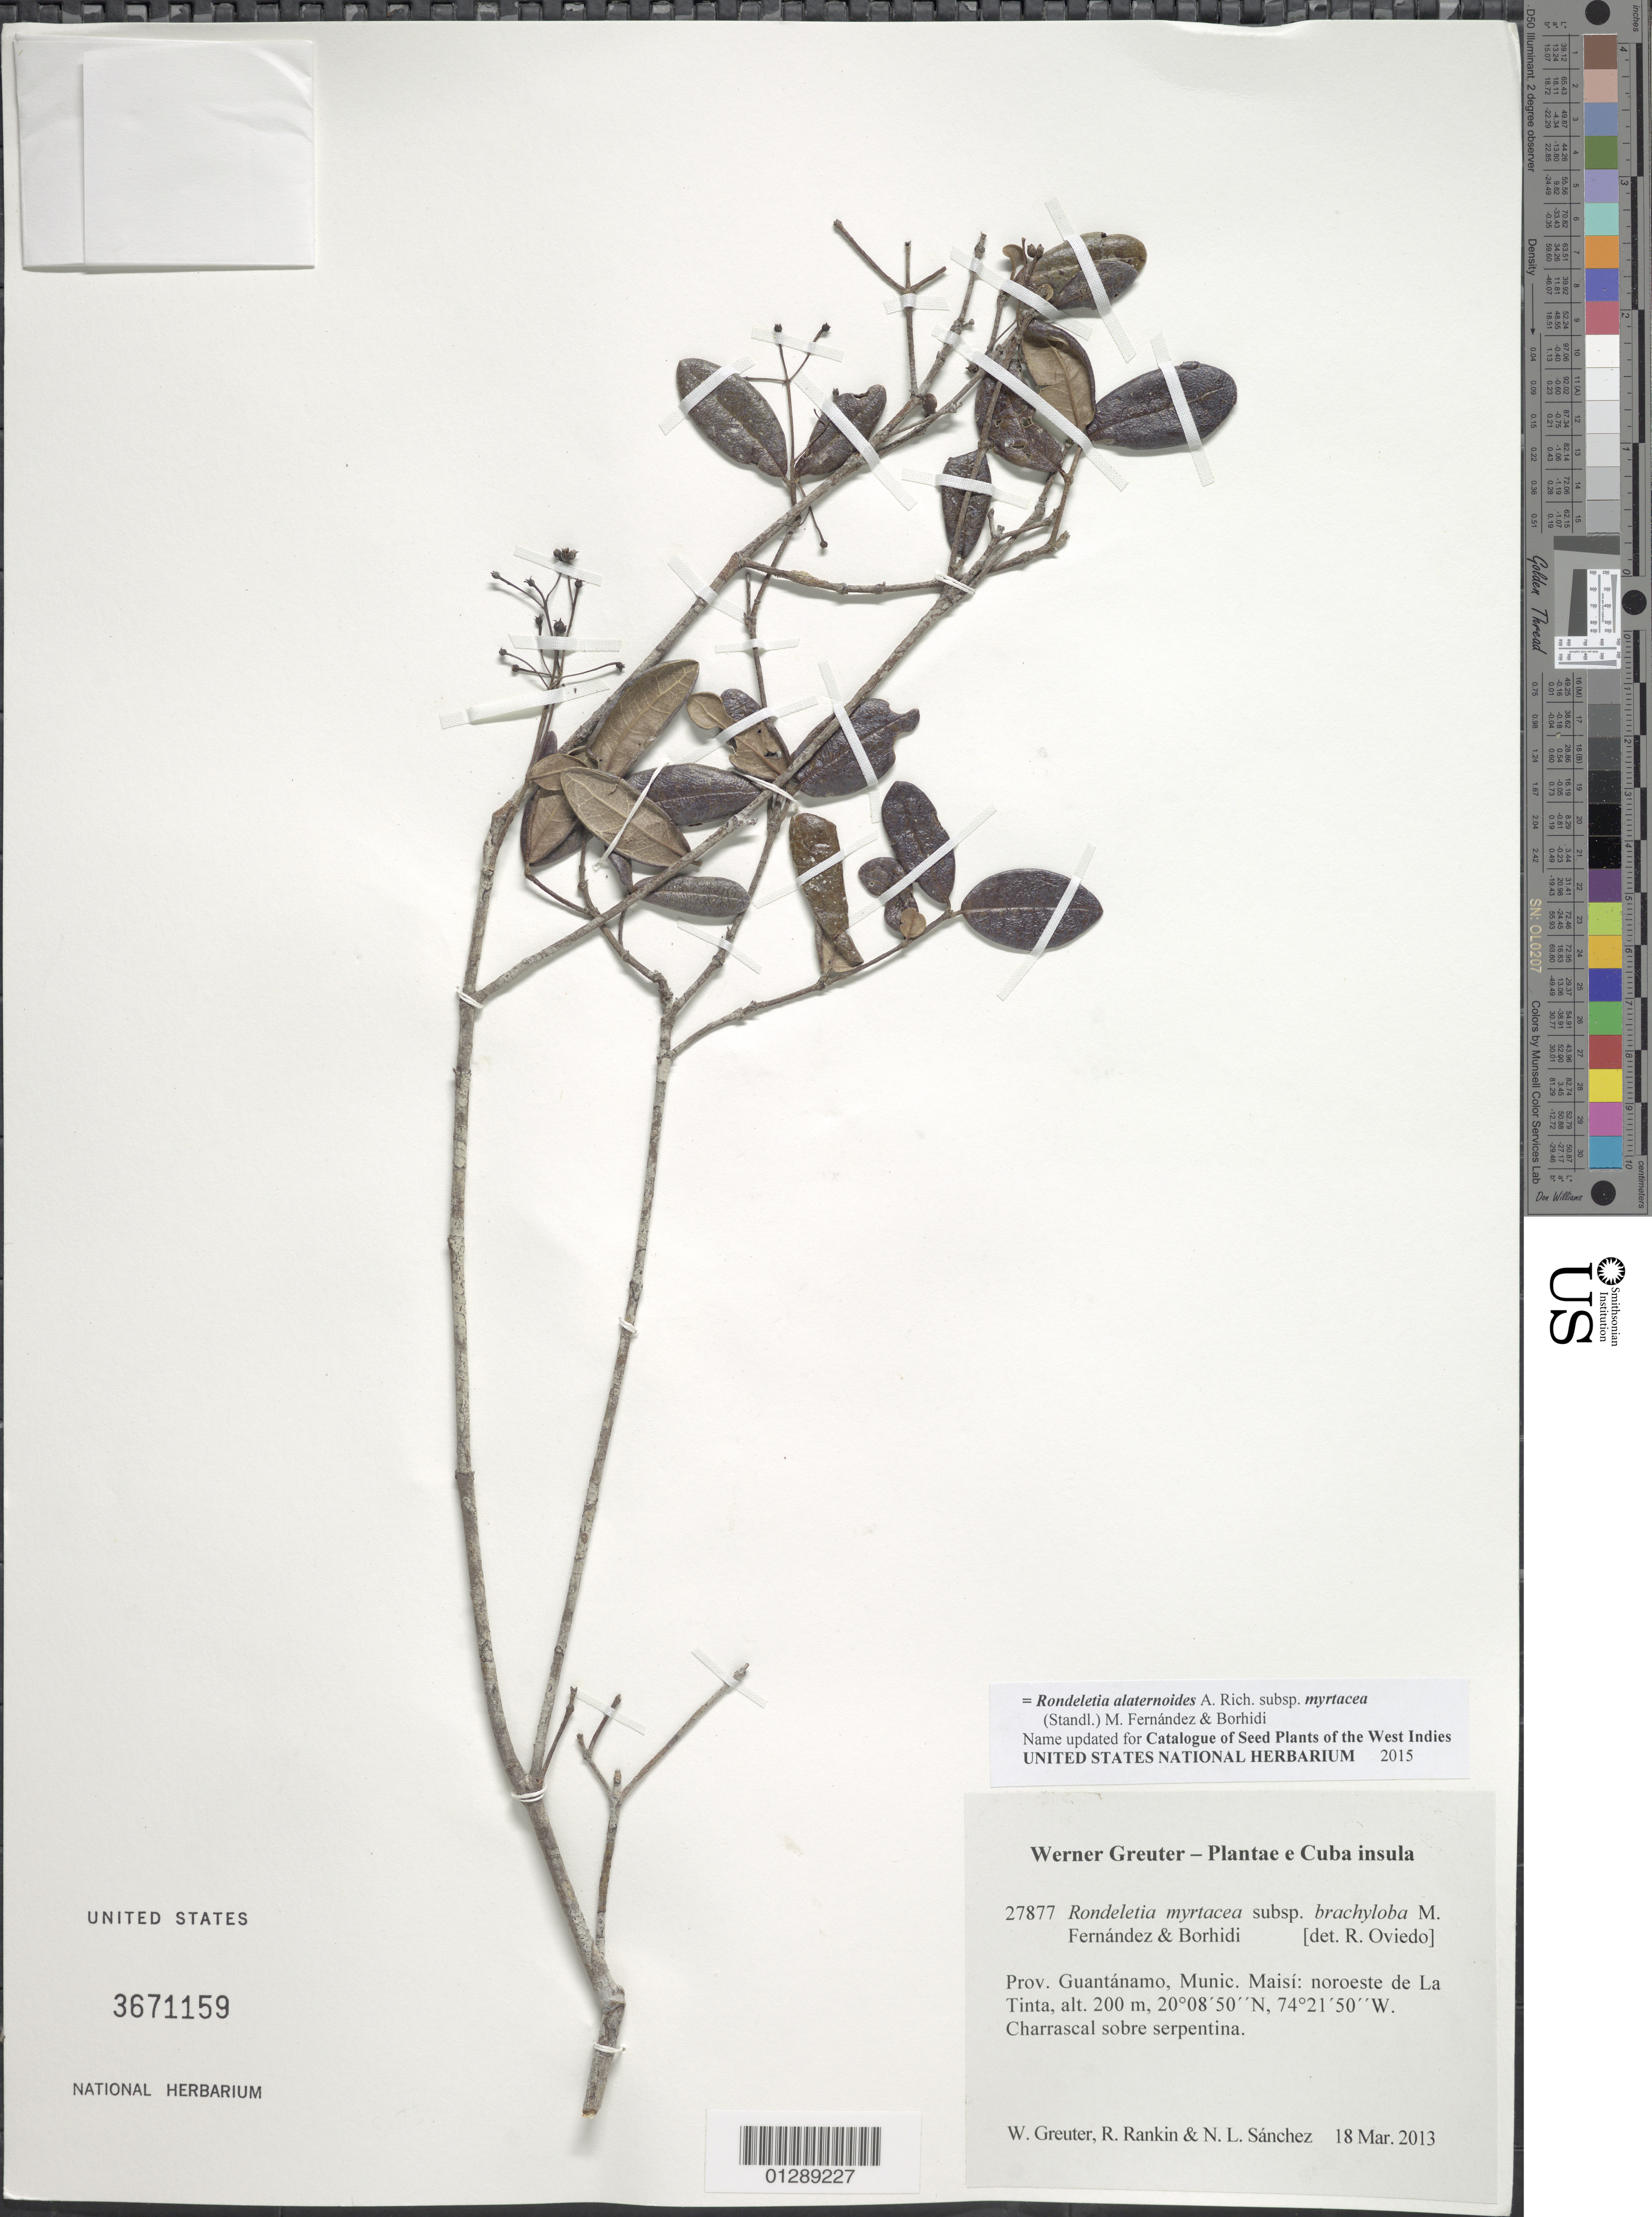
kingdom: Plantae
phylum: Tracheophyta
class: Magnoliopsida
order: Gentianales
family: Rubiaceae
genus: Rondeletia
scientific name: Rondeletia alaternoides subsp. myrtacea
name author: (Standl.) M. Fernández & Borhidi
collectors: W. R. Greuter, R. Rankin Rodriguez & N. Sanchez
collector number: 27877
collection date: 2013-03-18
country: Cuba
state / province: Guantanamo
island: Cuba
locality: Munic. Maisí: noroeste de La Tinta.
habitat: Charascal sobre serpentina.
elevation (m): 200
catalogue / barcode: US 3671159